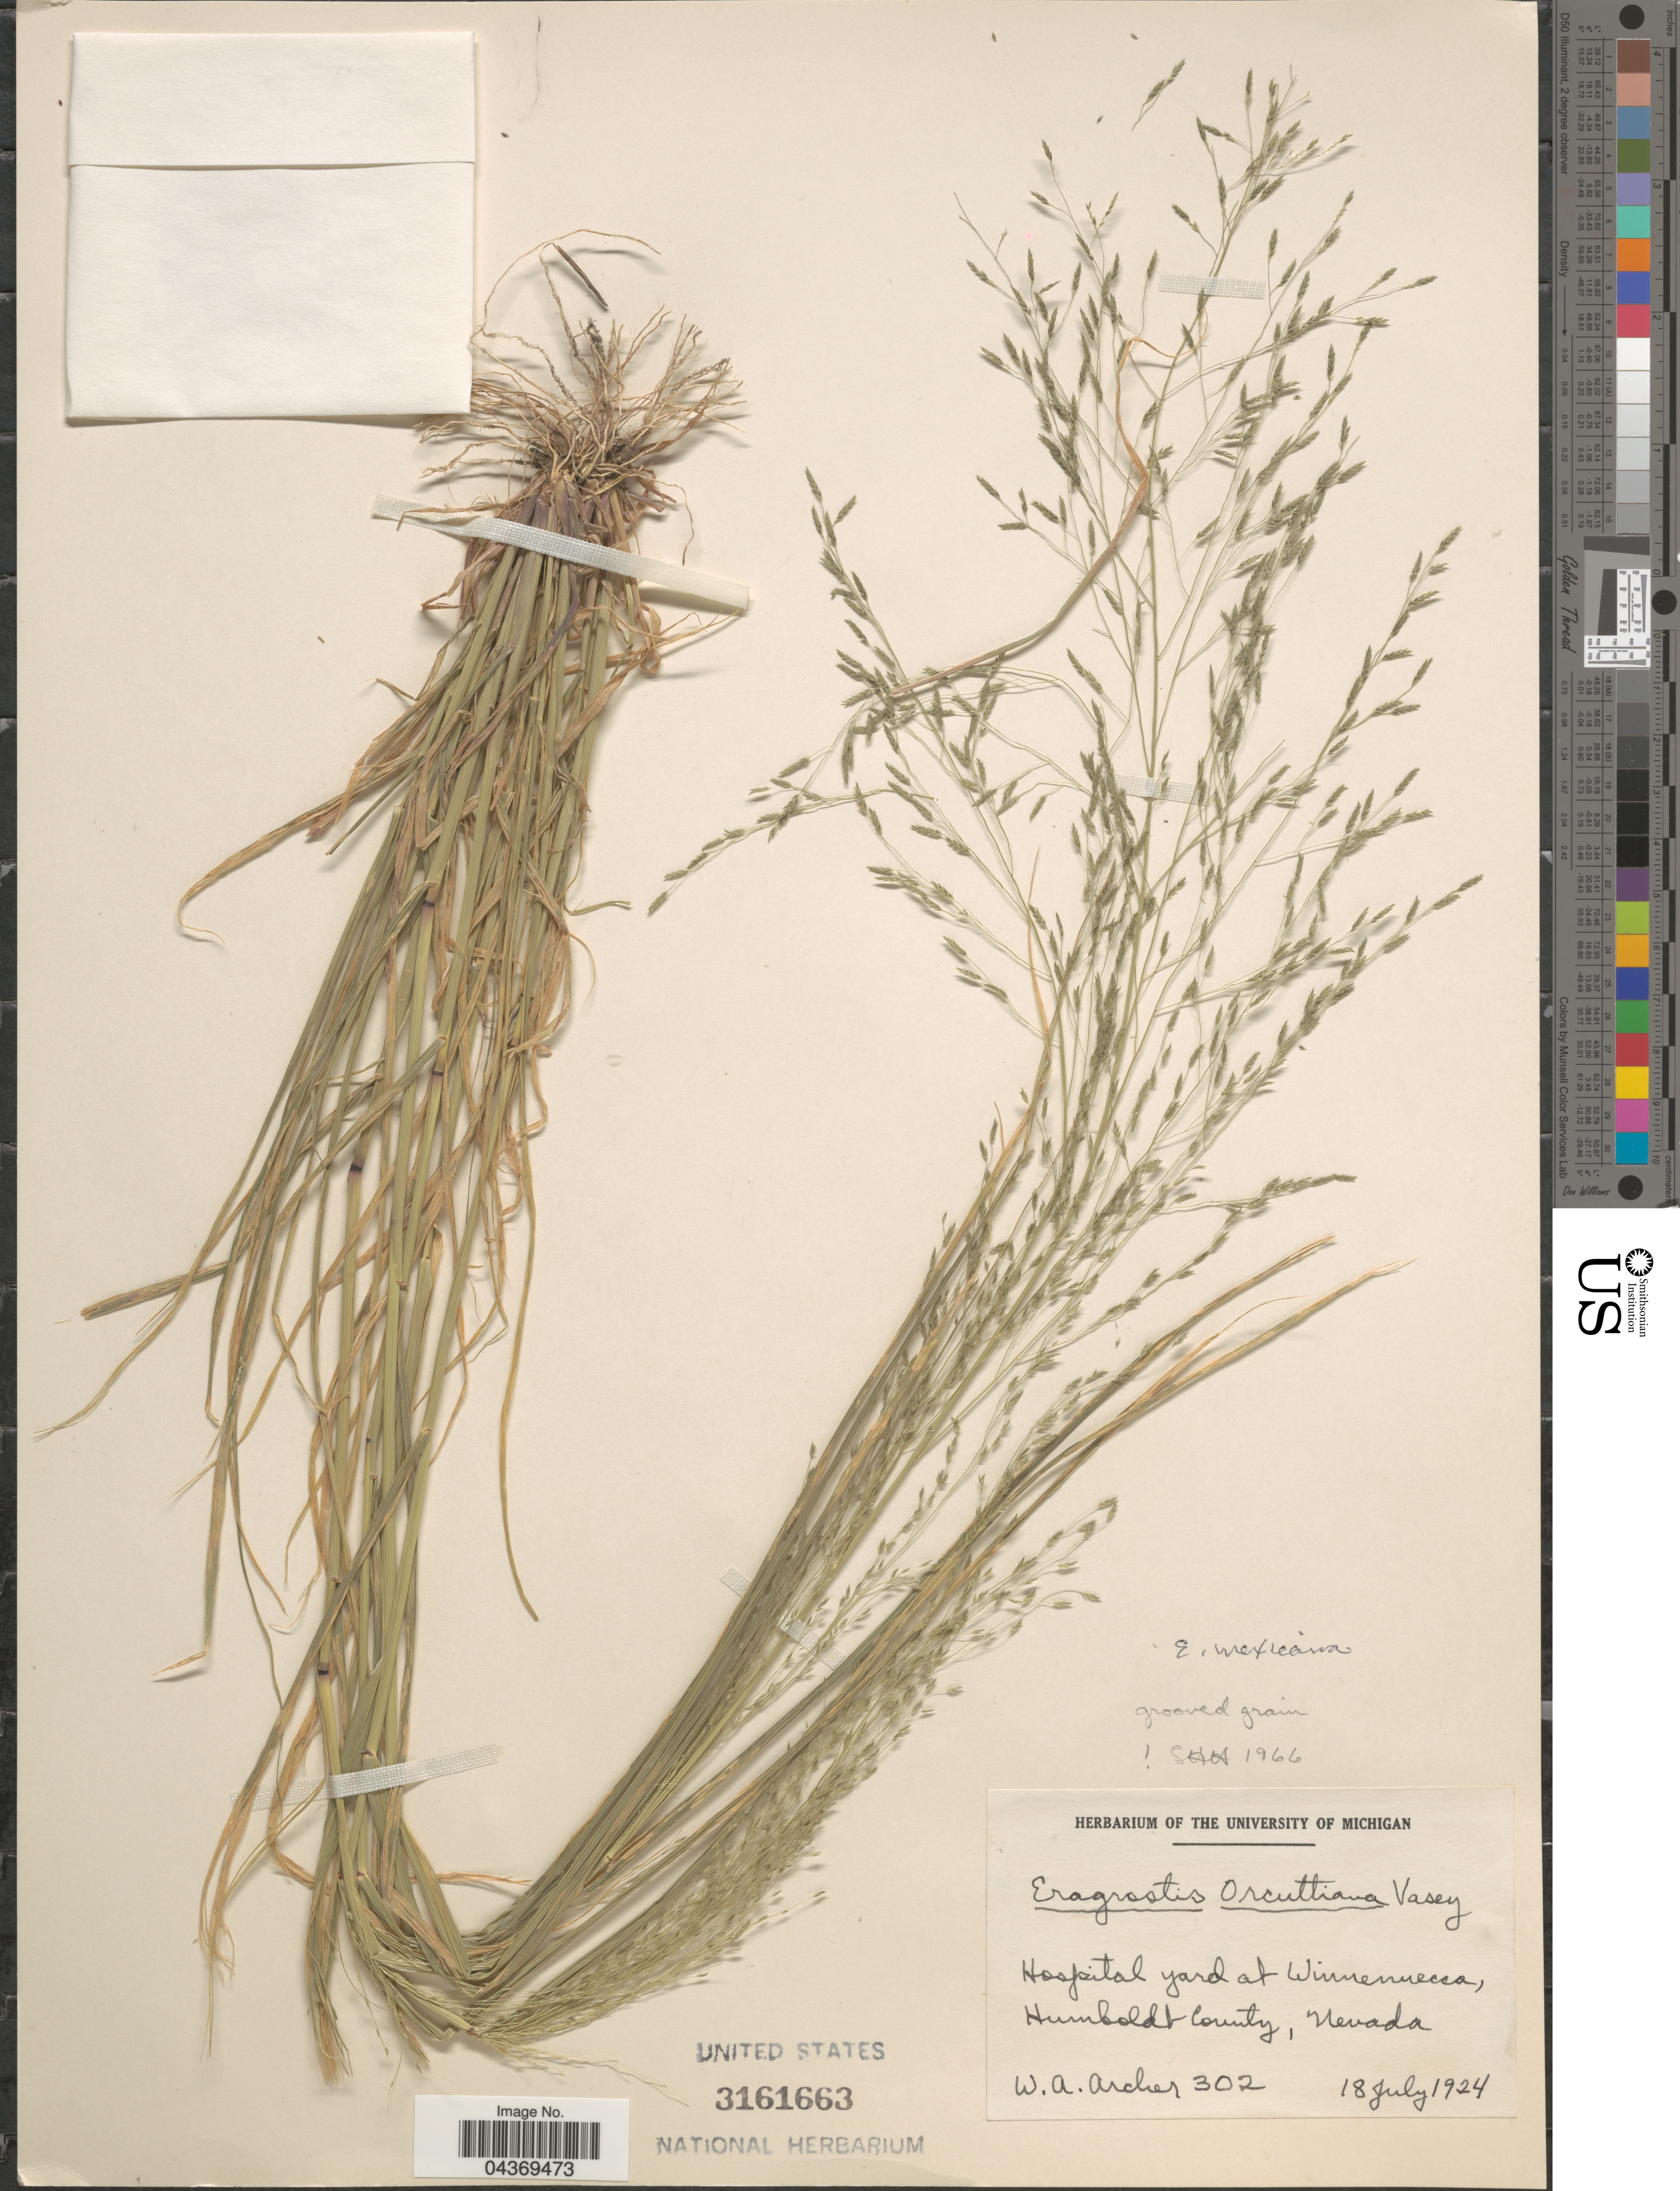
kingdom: Plantae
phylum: Tracheophyta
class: Liliopsida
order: Poales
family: Poaceae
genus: Eragrostis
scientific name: Eragrostis mexicana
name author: (Hornem.) Link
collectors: W. Archer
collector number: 302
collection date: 1924-07-18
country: United States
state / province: Nevada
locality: Hospital yard at Winnemucca, Humboldt County.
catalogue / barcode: US 3161663